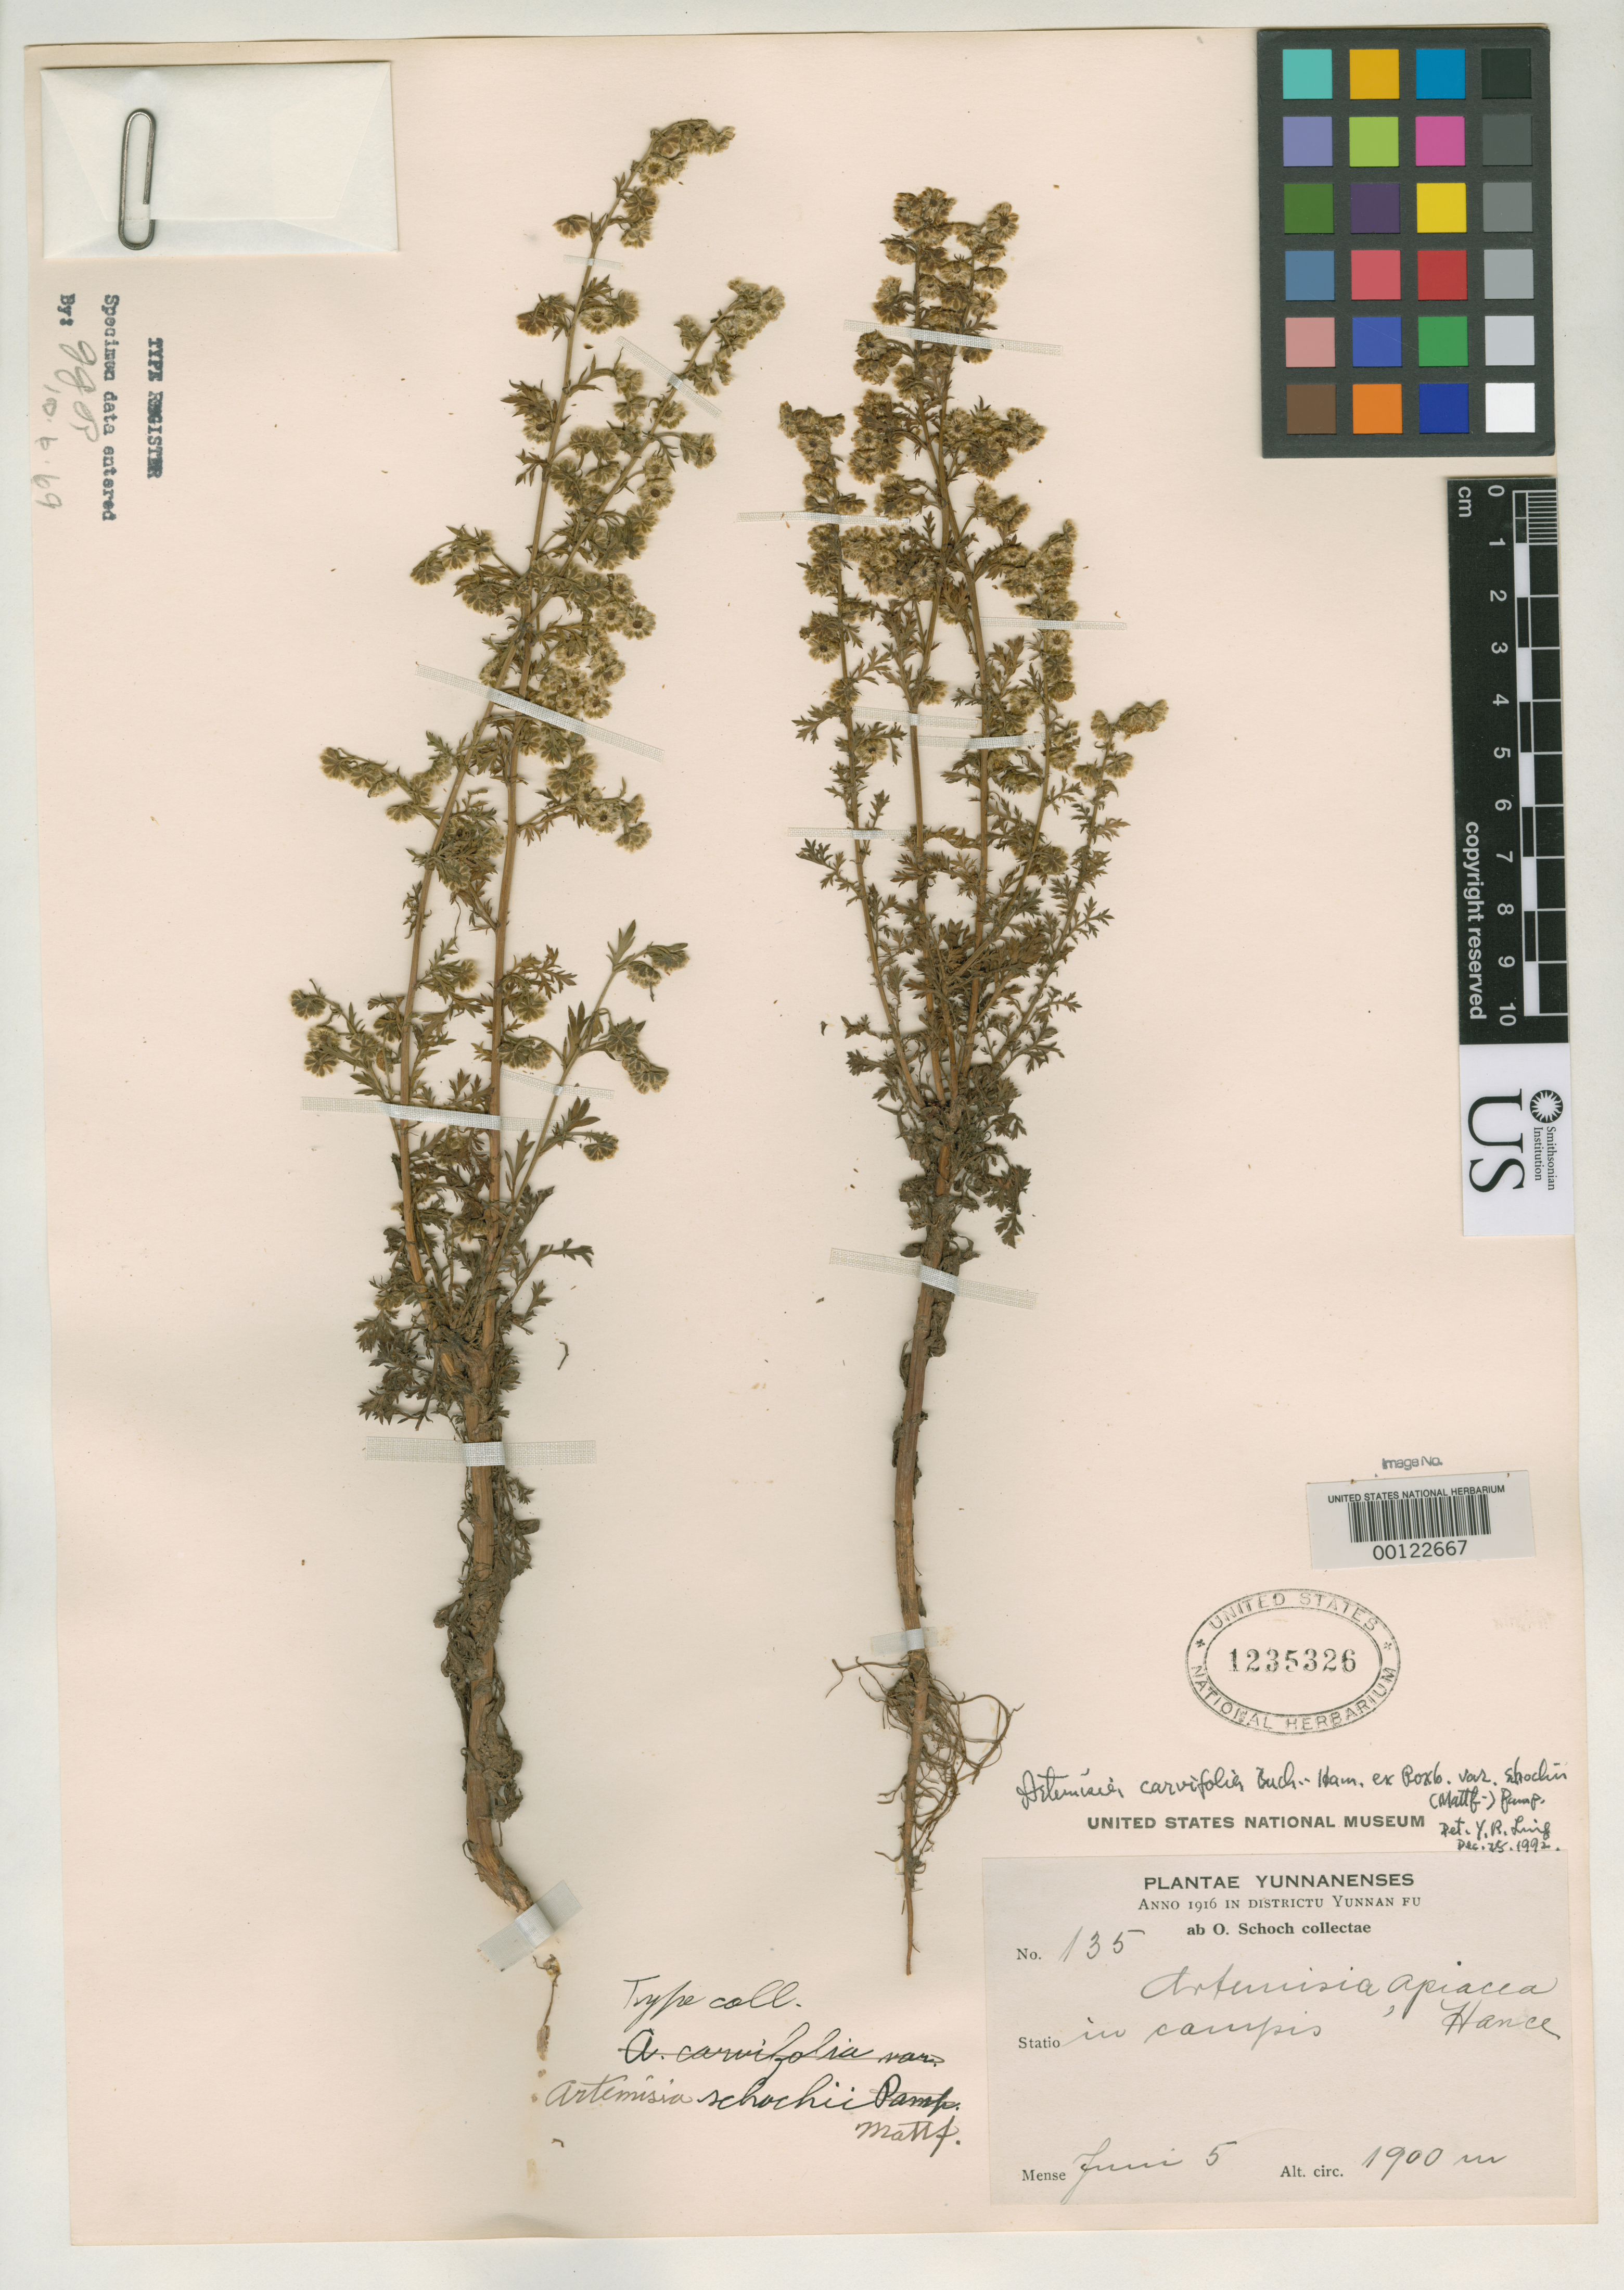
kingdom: Plantae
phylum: Tracheophyta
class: Magnoliopsida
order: Asterales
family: Asteraceae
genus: Artemisia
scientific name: Artemisia schochii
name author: Mattf.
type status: Isotype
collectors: O. Schoch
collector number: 135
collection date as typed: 05 Jun 1915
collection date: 1915-06-05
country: China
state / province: Yunnan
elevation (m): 1900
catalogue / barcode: US 1235326